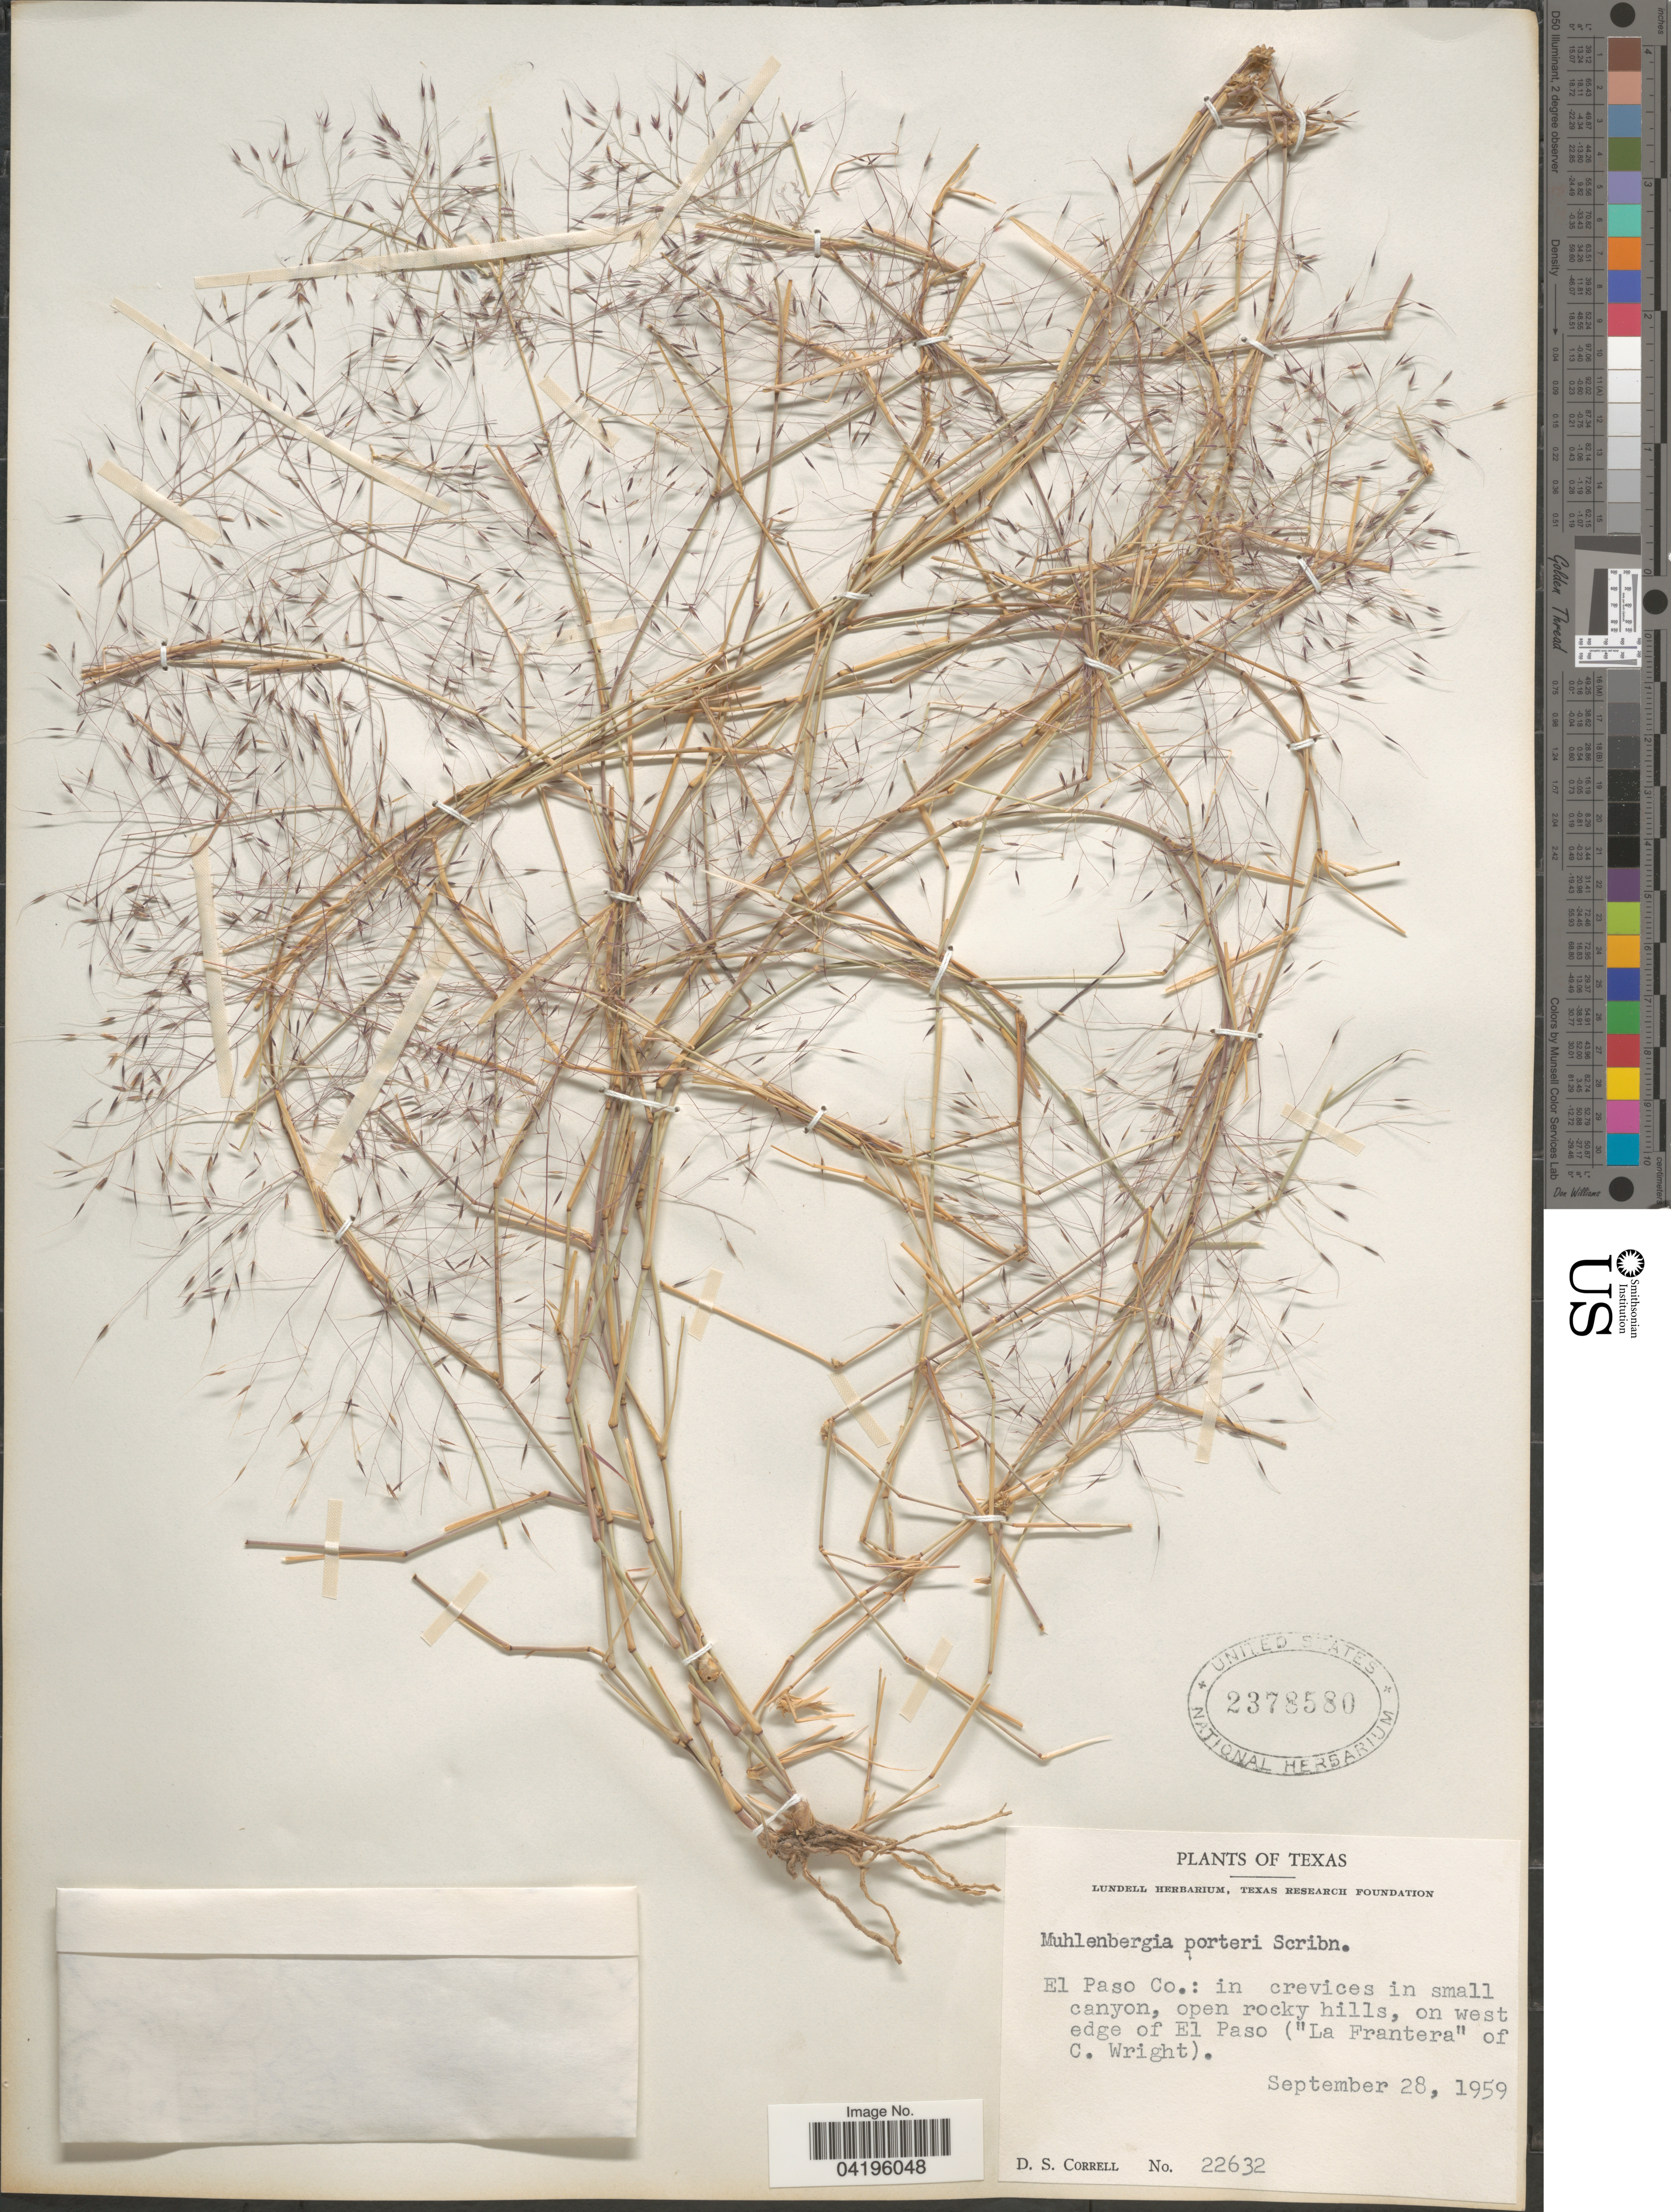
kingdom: Plantae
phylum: Tracheophyta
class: Liliopsida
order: Poales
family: Poaceae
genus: Muhlenbergia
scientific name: Muhlenbergia porteri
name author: Scribn. in W.J. Beal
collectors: D. S. Correll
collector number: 22632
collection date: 1959-09-28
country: United States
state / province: Texas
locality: El Paso Co.: in crevices in small canyon, open rocky hills, on west edge of El Paso ("La Frantera" of C. Wright).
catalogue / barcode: US 2378580